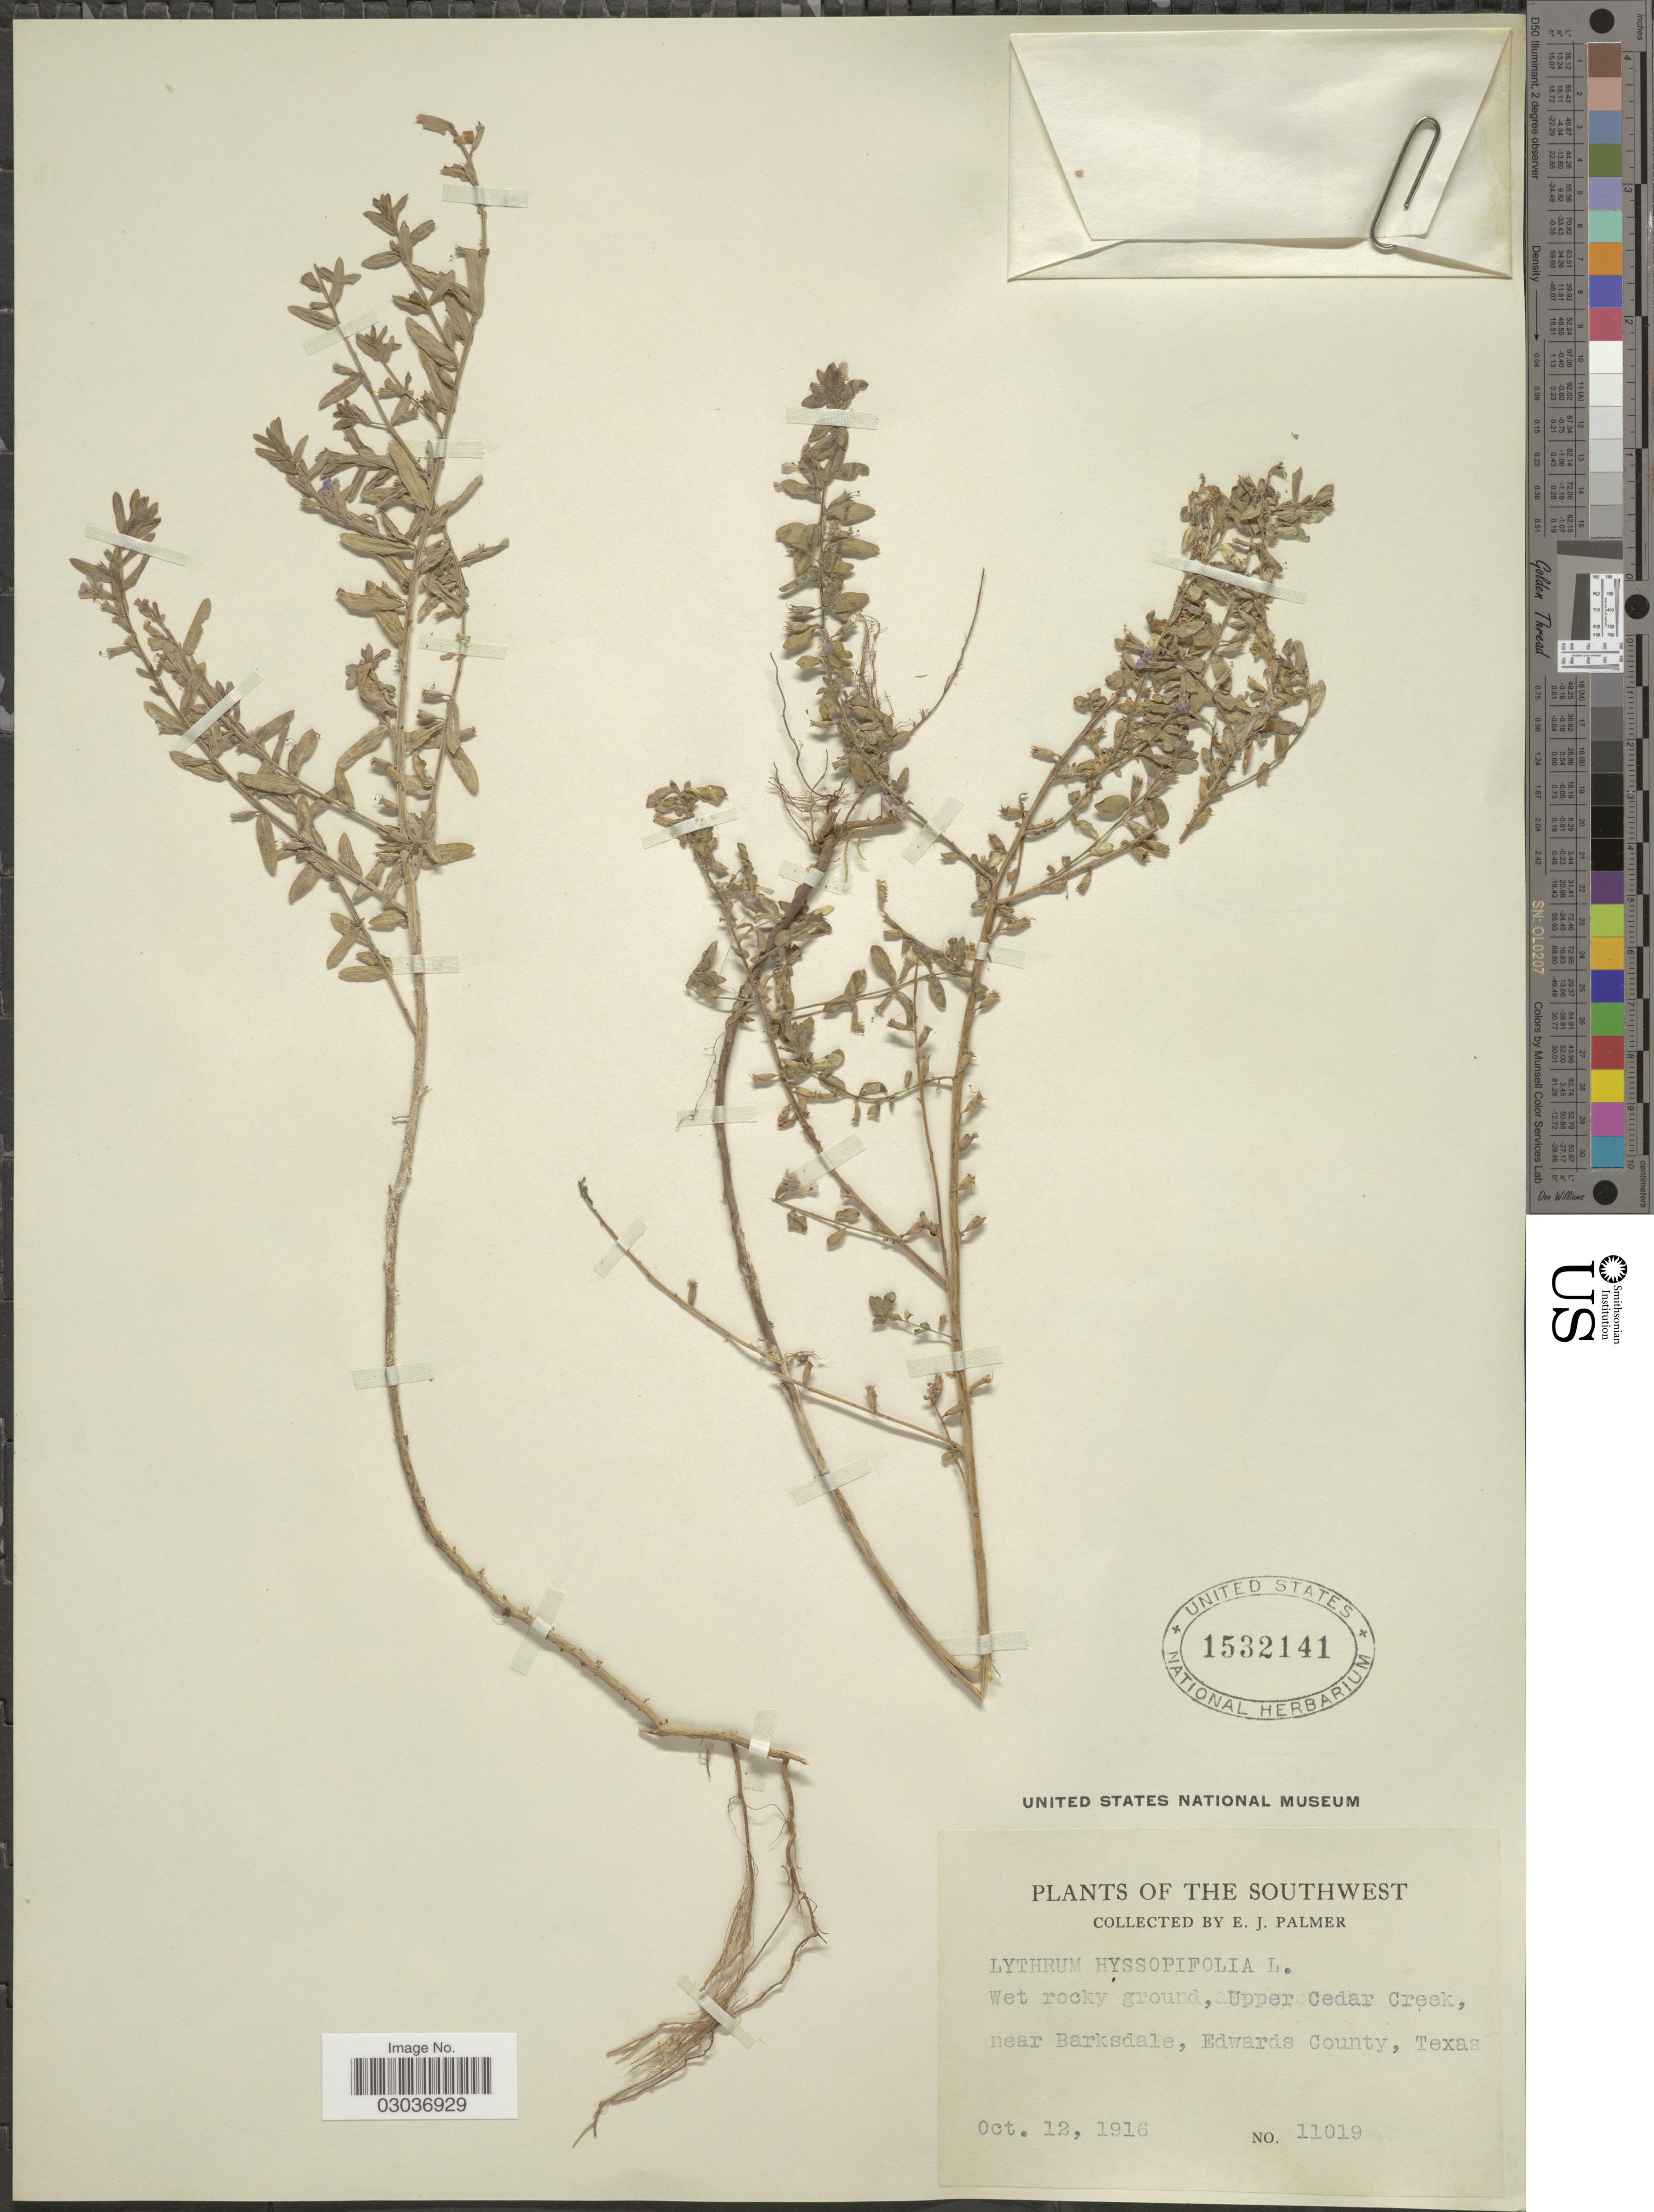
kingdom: Plantae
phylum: Tracheophyta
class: Magnoliopsida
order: Myrtales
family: Lythraceae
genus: Lythrum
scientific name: Lythrum hyssopifolia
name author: L.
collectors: E. J. Palmer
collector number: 11019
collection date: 1916-10-12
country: United States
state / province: Texas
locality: The Southwest, Upper Cedar Creek, near Barksdale, Edwards County, Texas.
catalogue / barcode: US 1532141